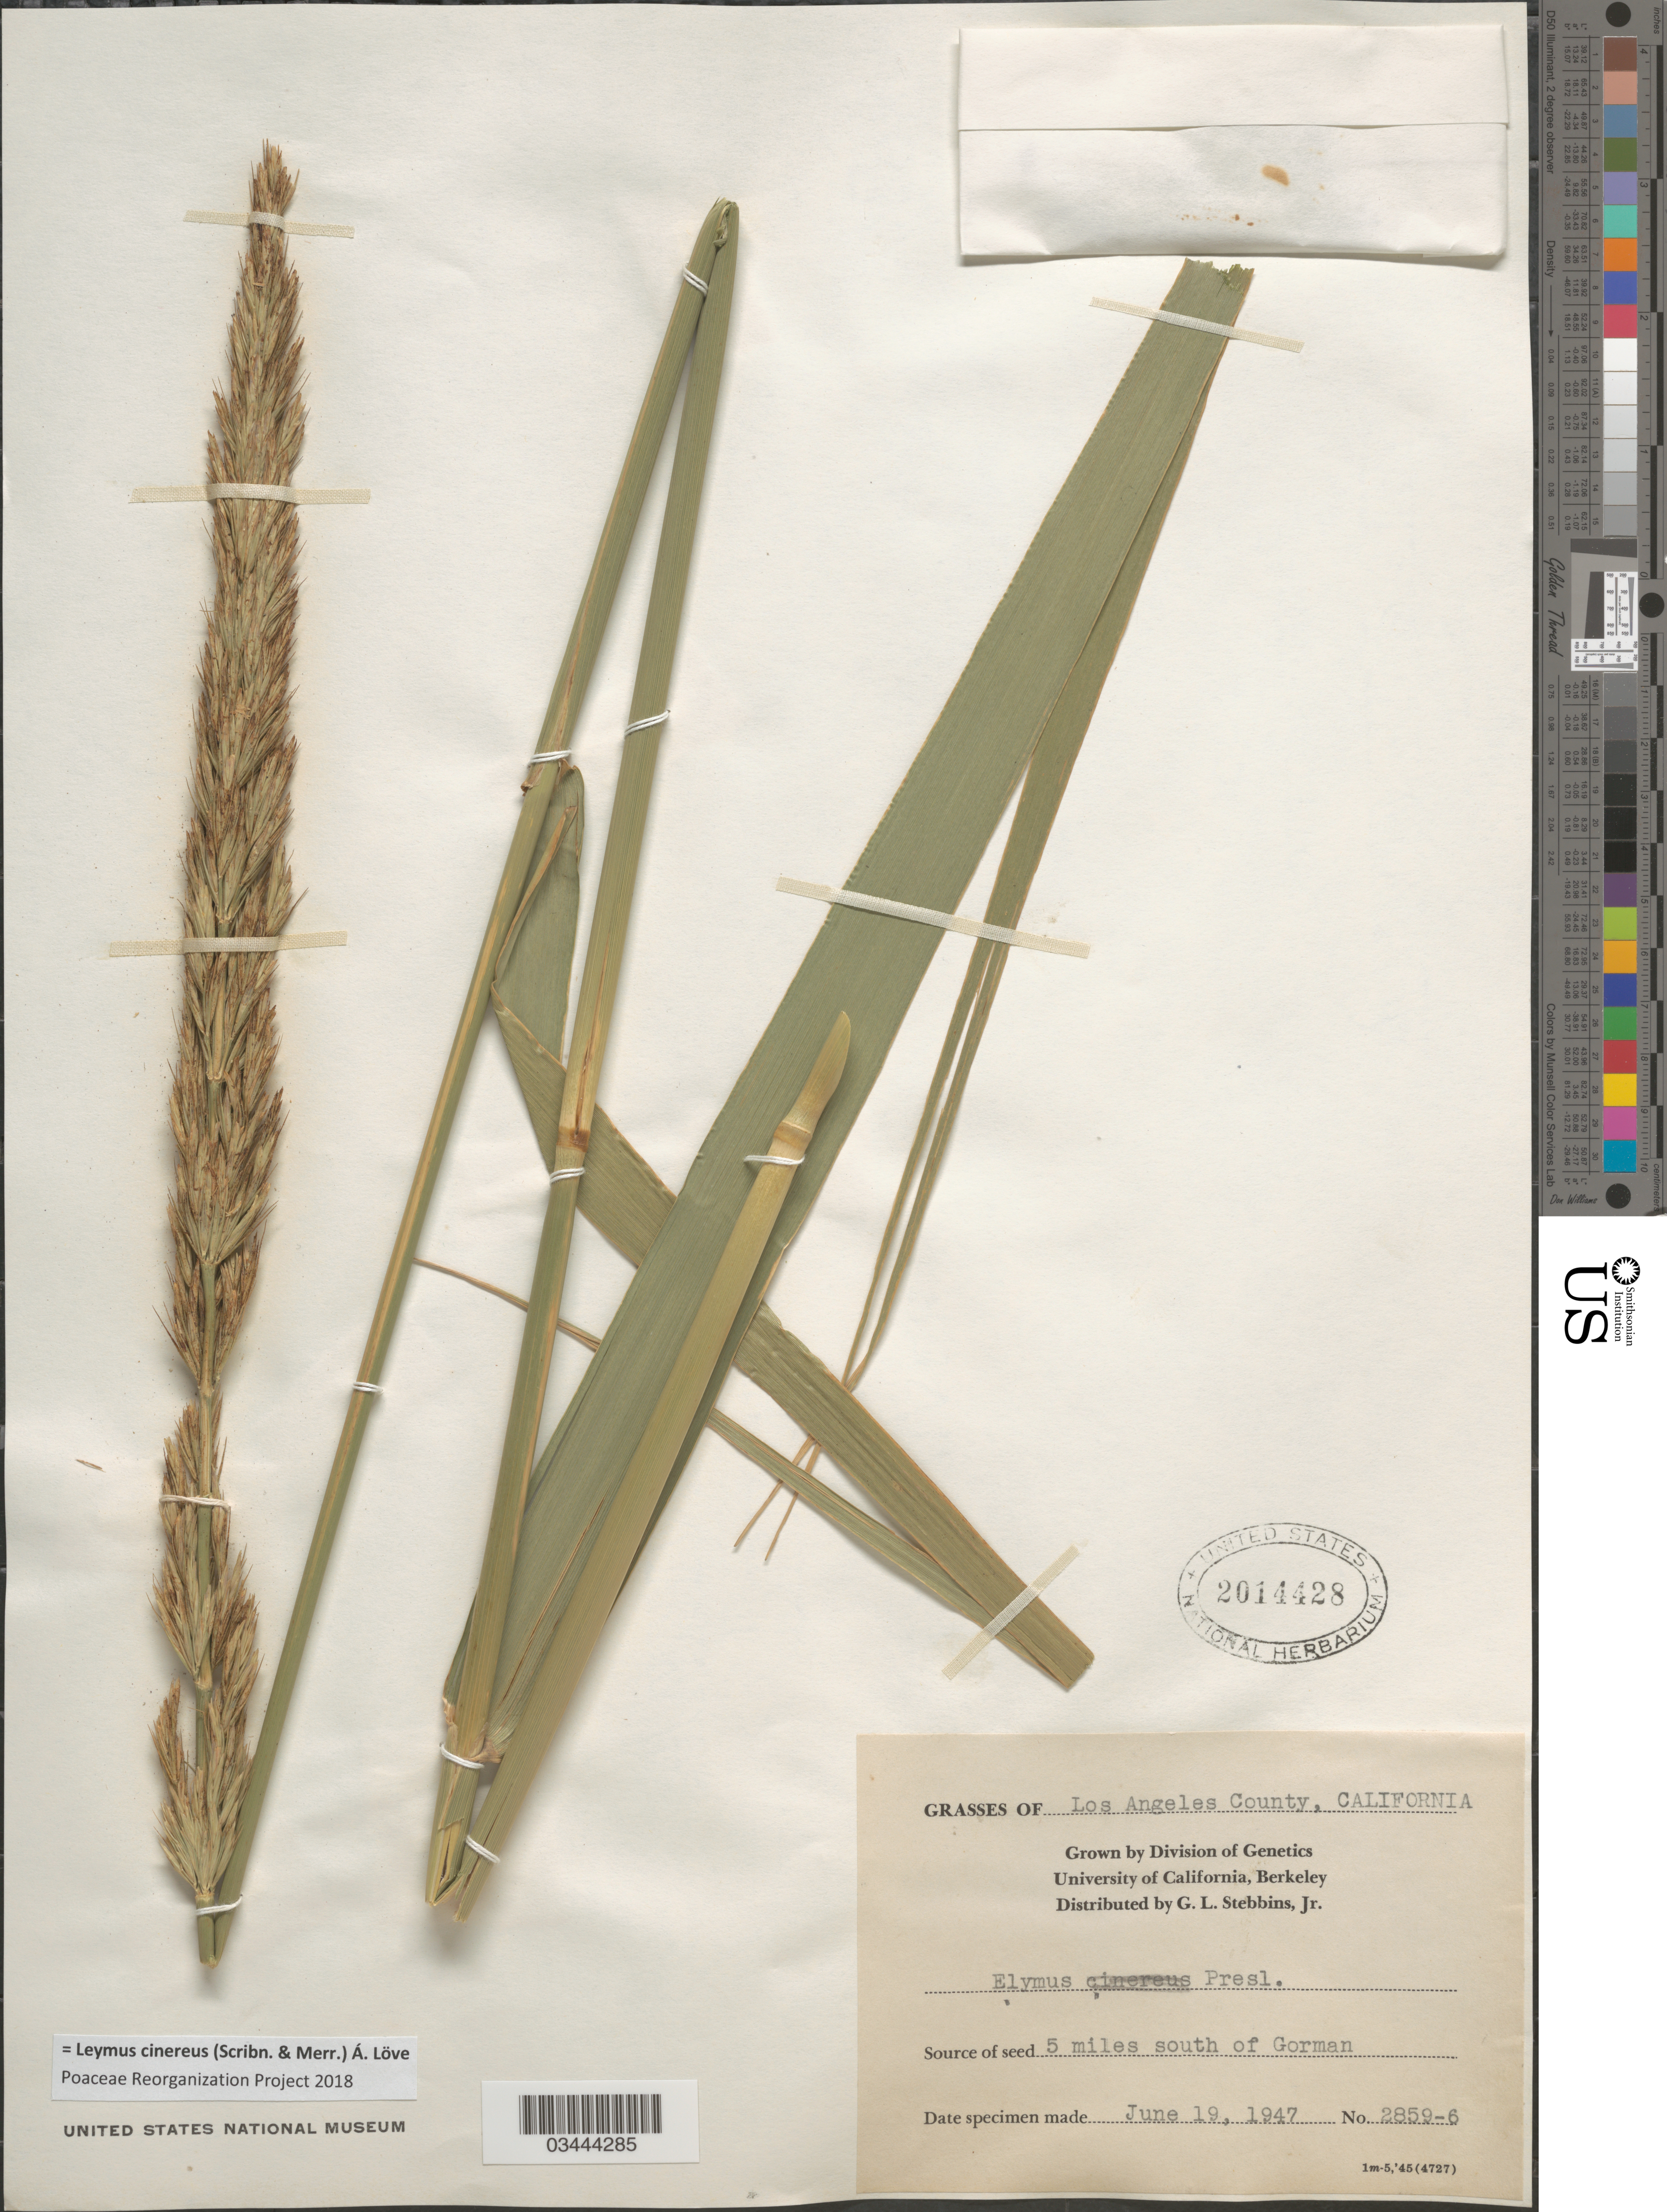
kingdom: Plantae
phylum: Tracheophyta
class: Liliopsida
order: Poales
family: Poaceae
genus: Leymus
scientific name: Leymus cinereus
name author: (Scribn. & Merr.) Á. Löve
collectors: G. L. Stebbins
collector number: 2859-6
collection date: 1947-06-19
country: United States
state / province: California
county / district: Alameda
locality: University of California, Berkeley.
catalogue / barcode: US 2014428